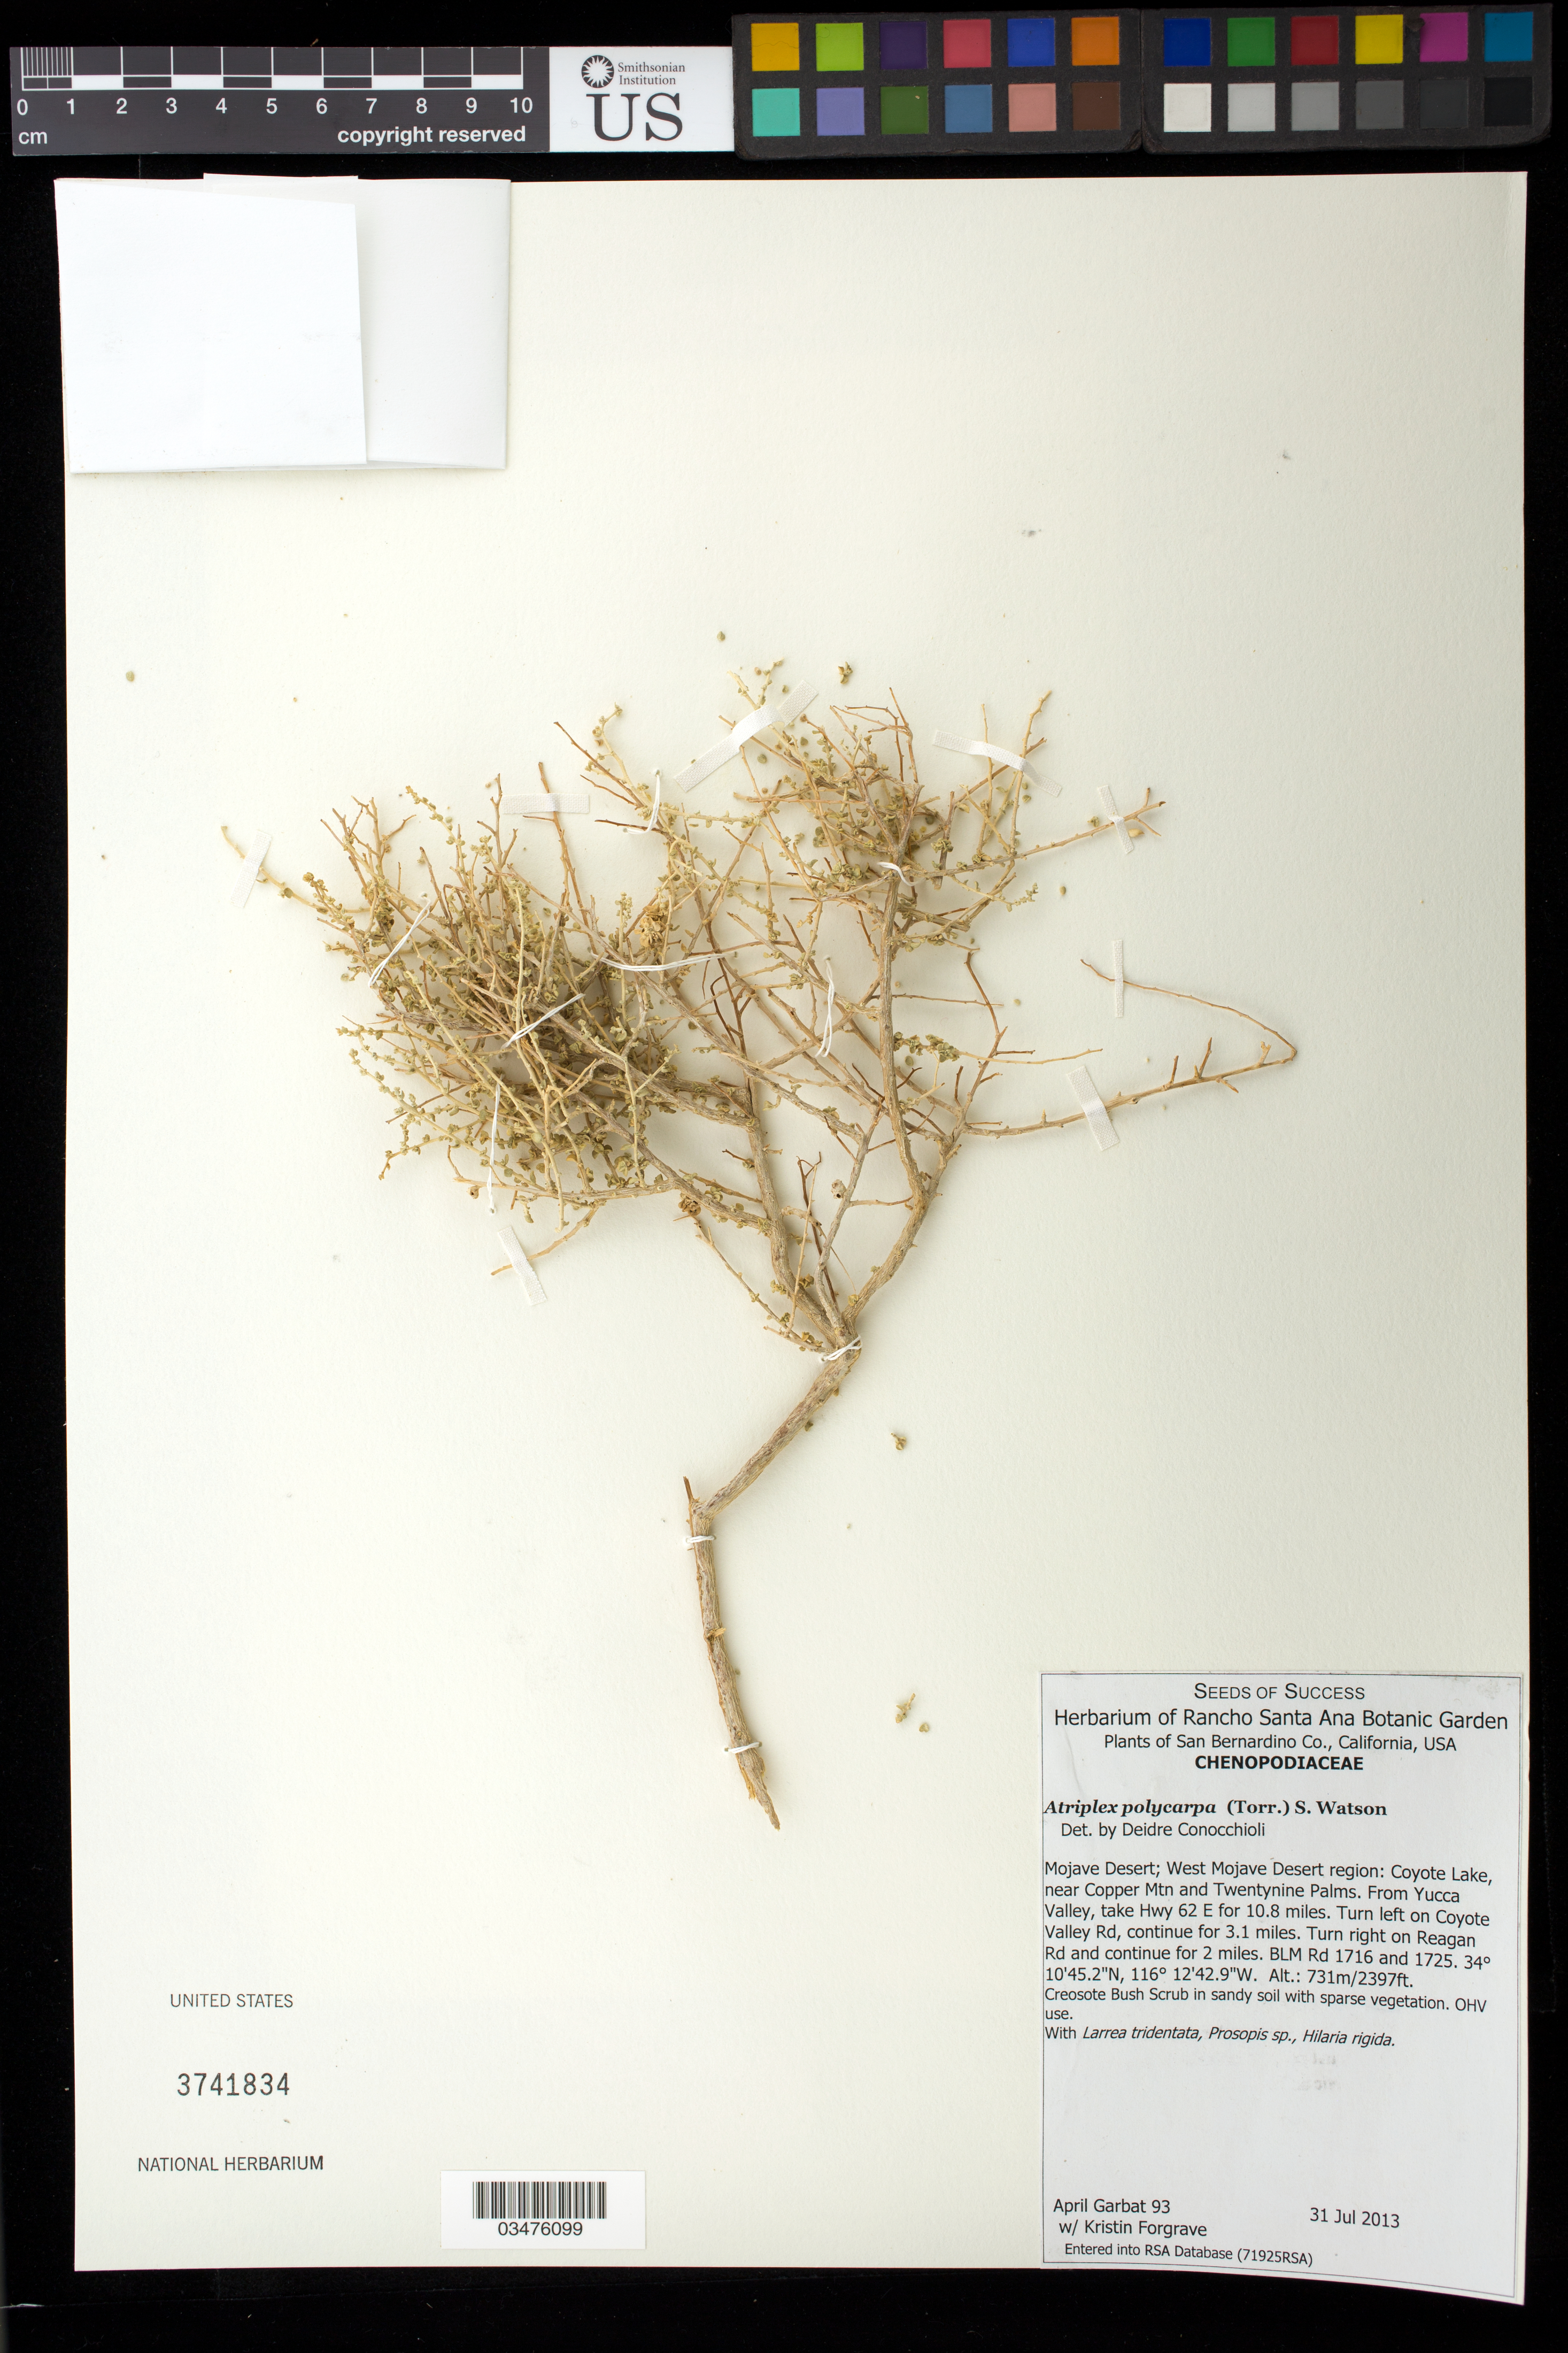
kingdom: Plantae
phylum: Tracheophyta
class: Magnoliopsida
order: Caryophyllales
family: Amaranthaceae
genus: Atriplex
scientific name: Atriplex polycarpa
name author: (Torr.) S. Watson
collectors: A. Garbat & K. Forgrave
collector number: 93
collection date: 2013-07-31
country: United States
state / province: California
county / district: San Bernardino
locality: Mojave Desert, West region, Coyote Lake, near Copper Mtn and Twentynine Palms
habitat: Creosote Bush scrub in sandy soil with sparse vegetation. With Larrea tridentata, Prosopis sp., Hilaria rigida.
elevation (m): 731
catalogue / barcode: US 3741834